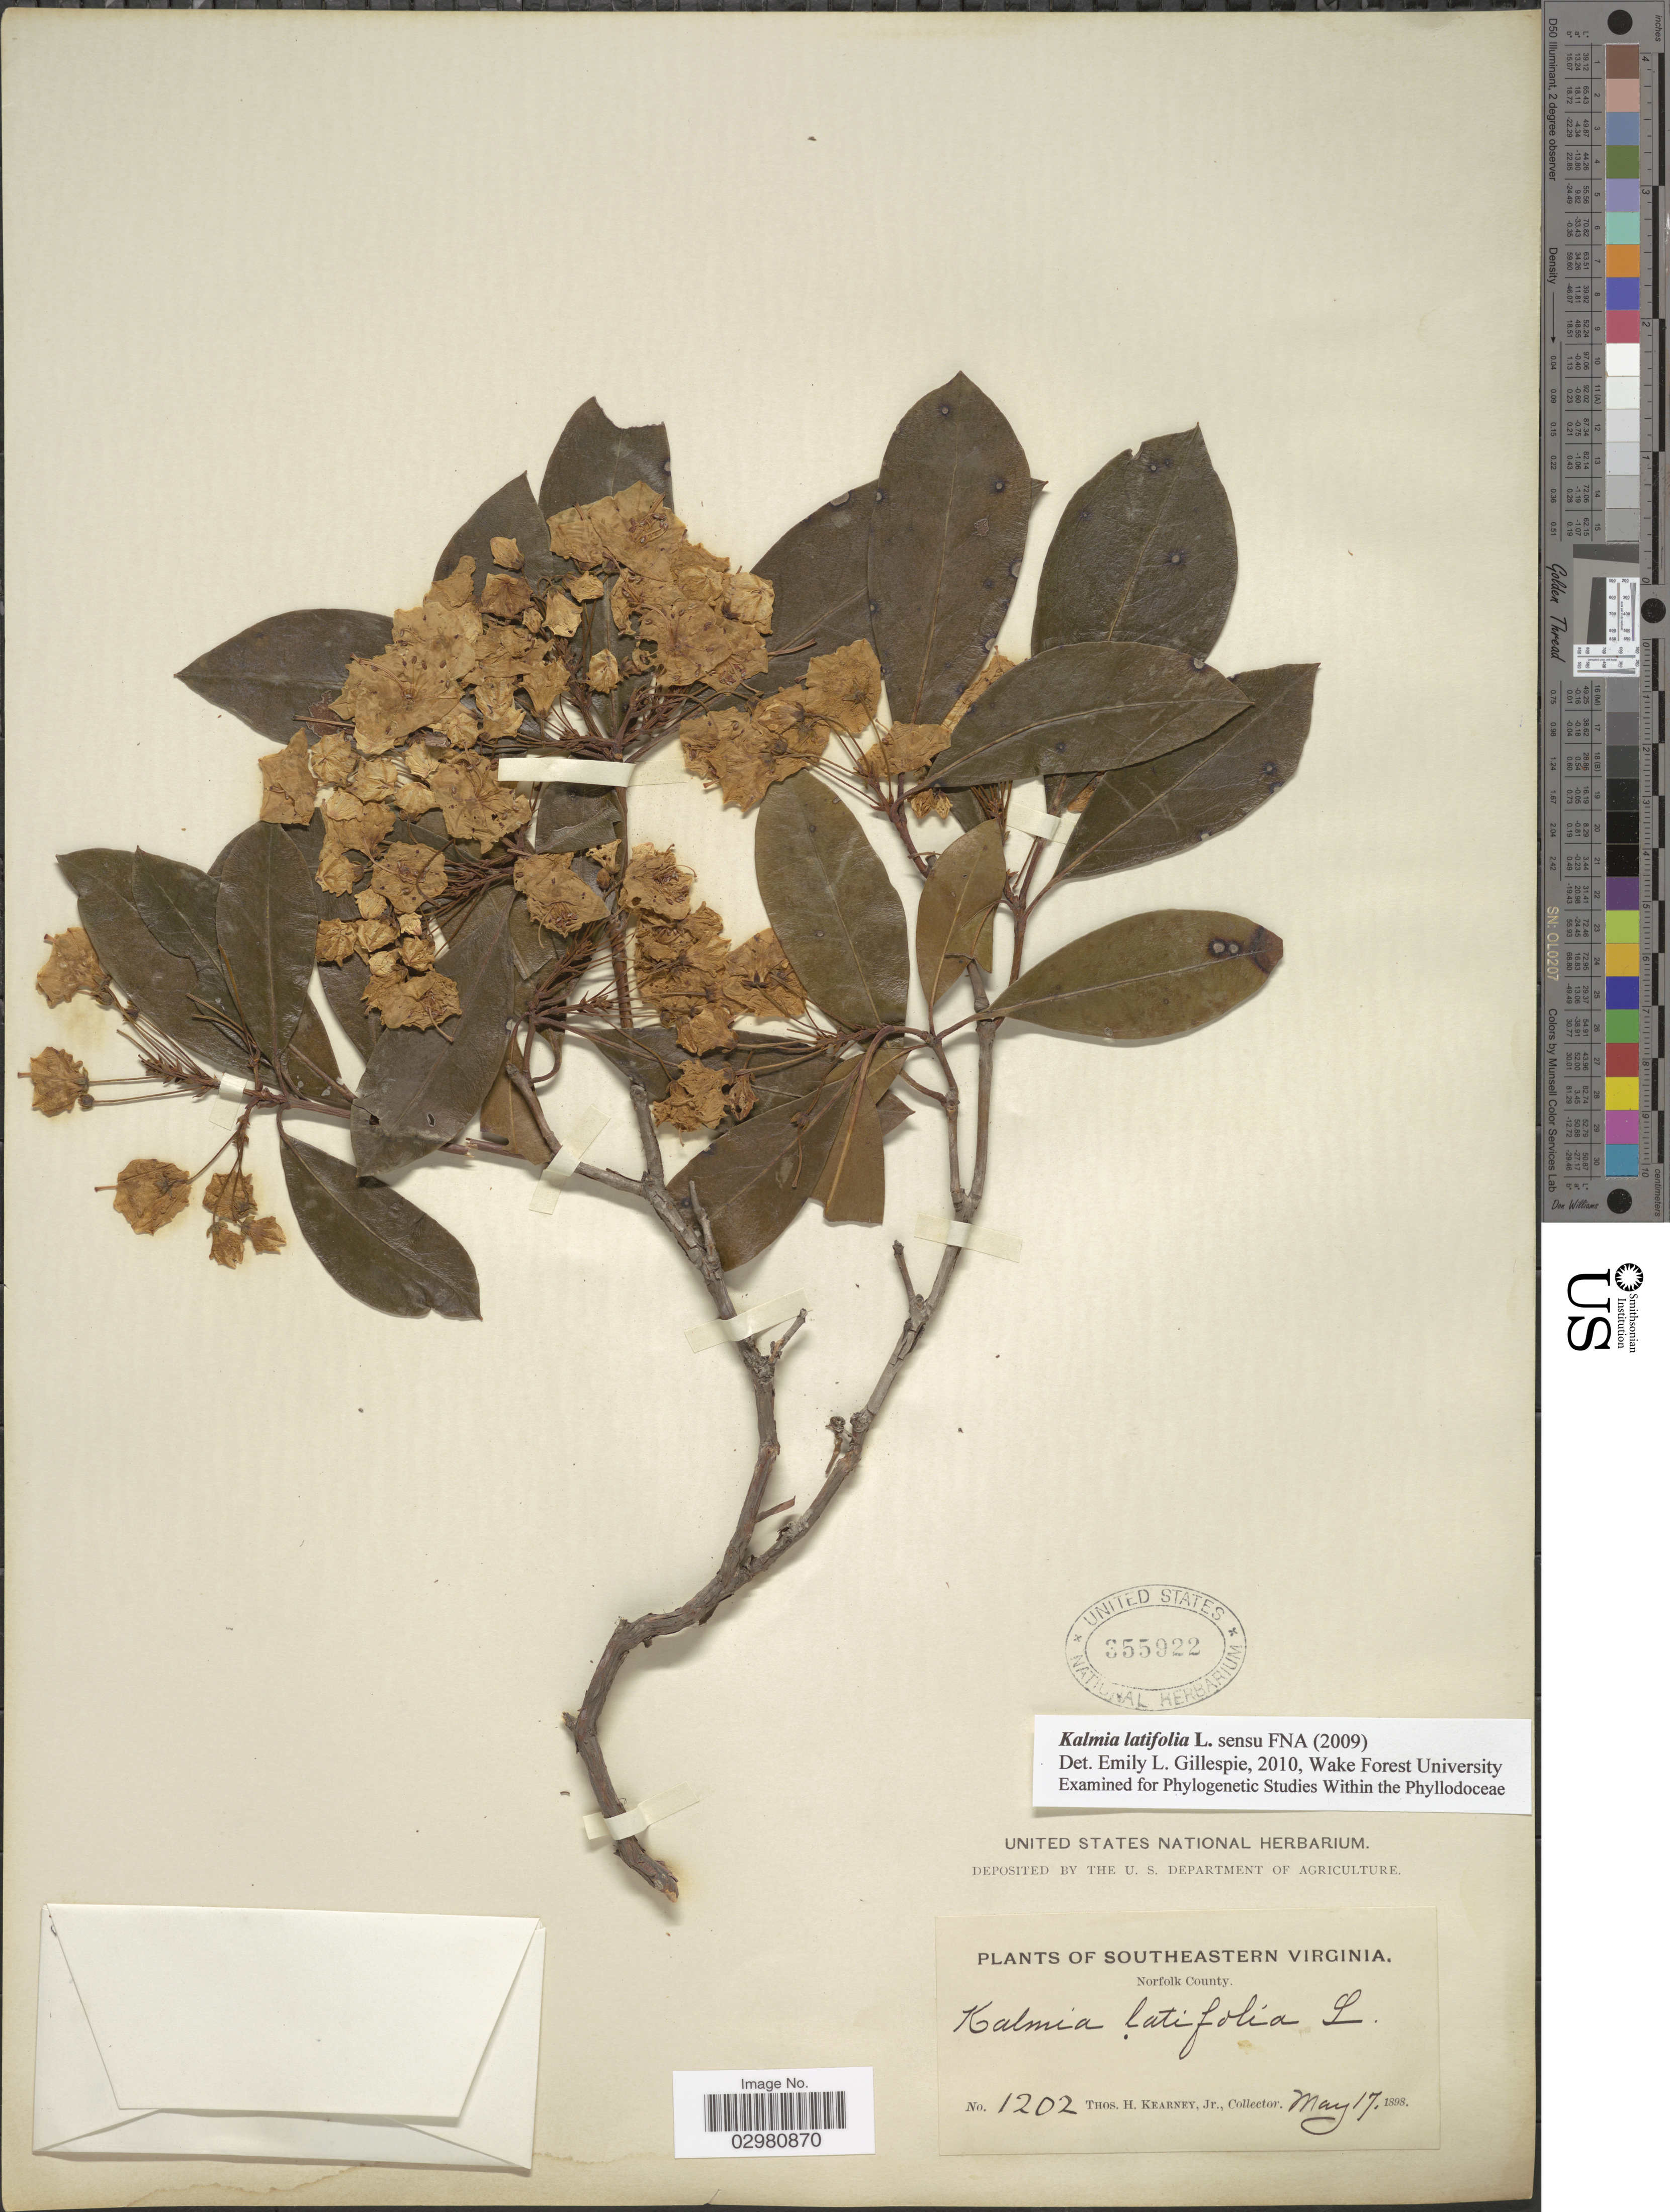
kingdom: Plantae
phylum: Tracheophyta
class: Magnoliopsida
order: Ericales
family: Ericaceae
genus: Kalmia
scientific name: Kalmia latifolia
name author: L.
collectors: T. H. Kearney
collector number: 1202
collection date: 1898-05-17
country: United States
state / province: Virginia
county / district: City of Norfolk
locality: Southeastern Virginia. Norfolk County.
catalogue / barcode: US 355922